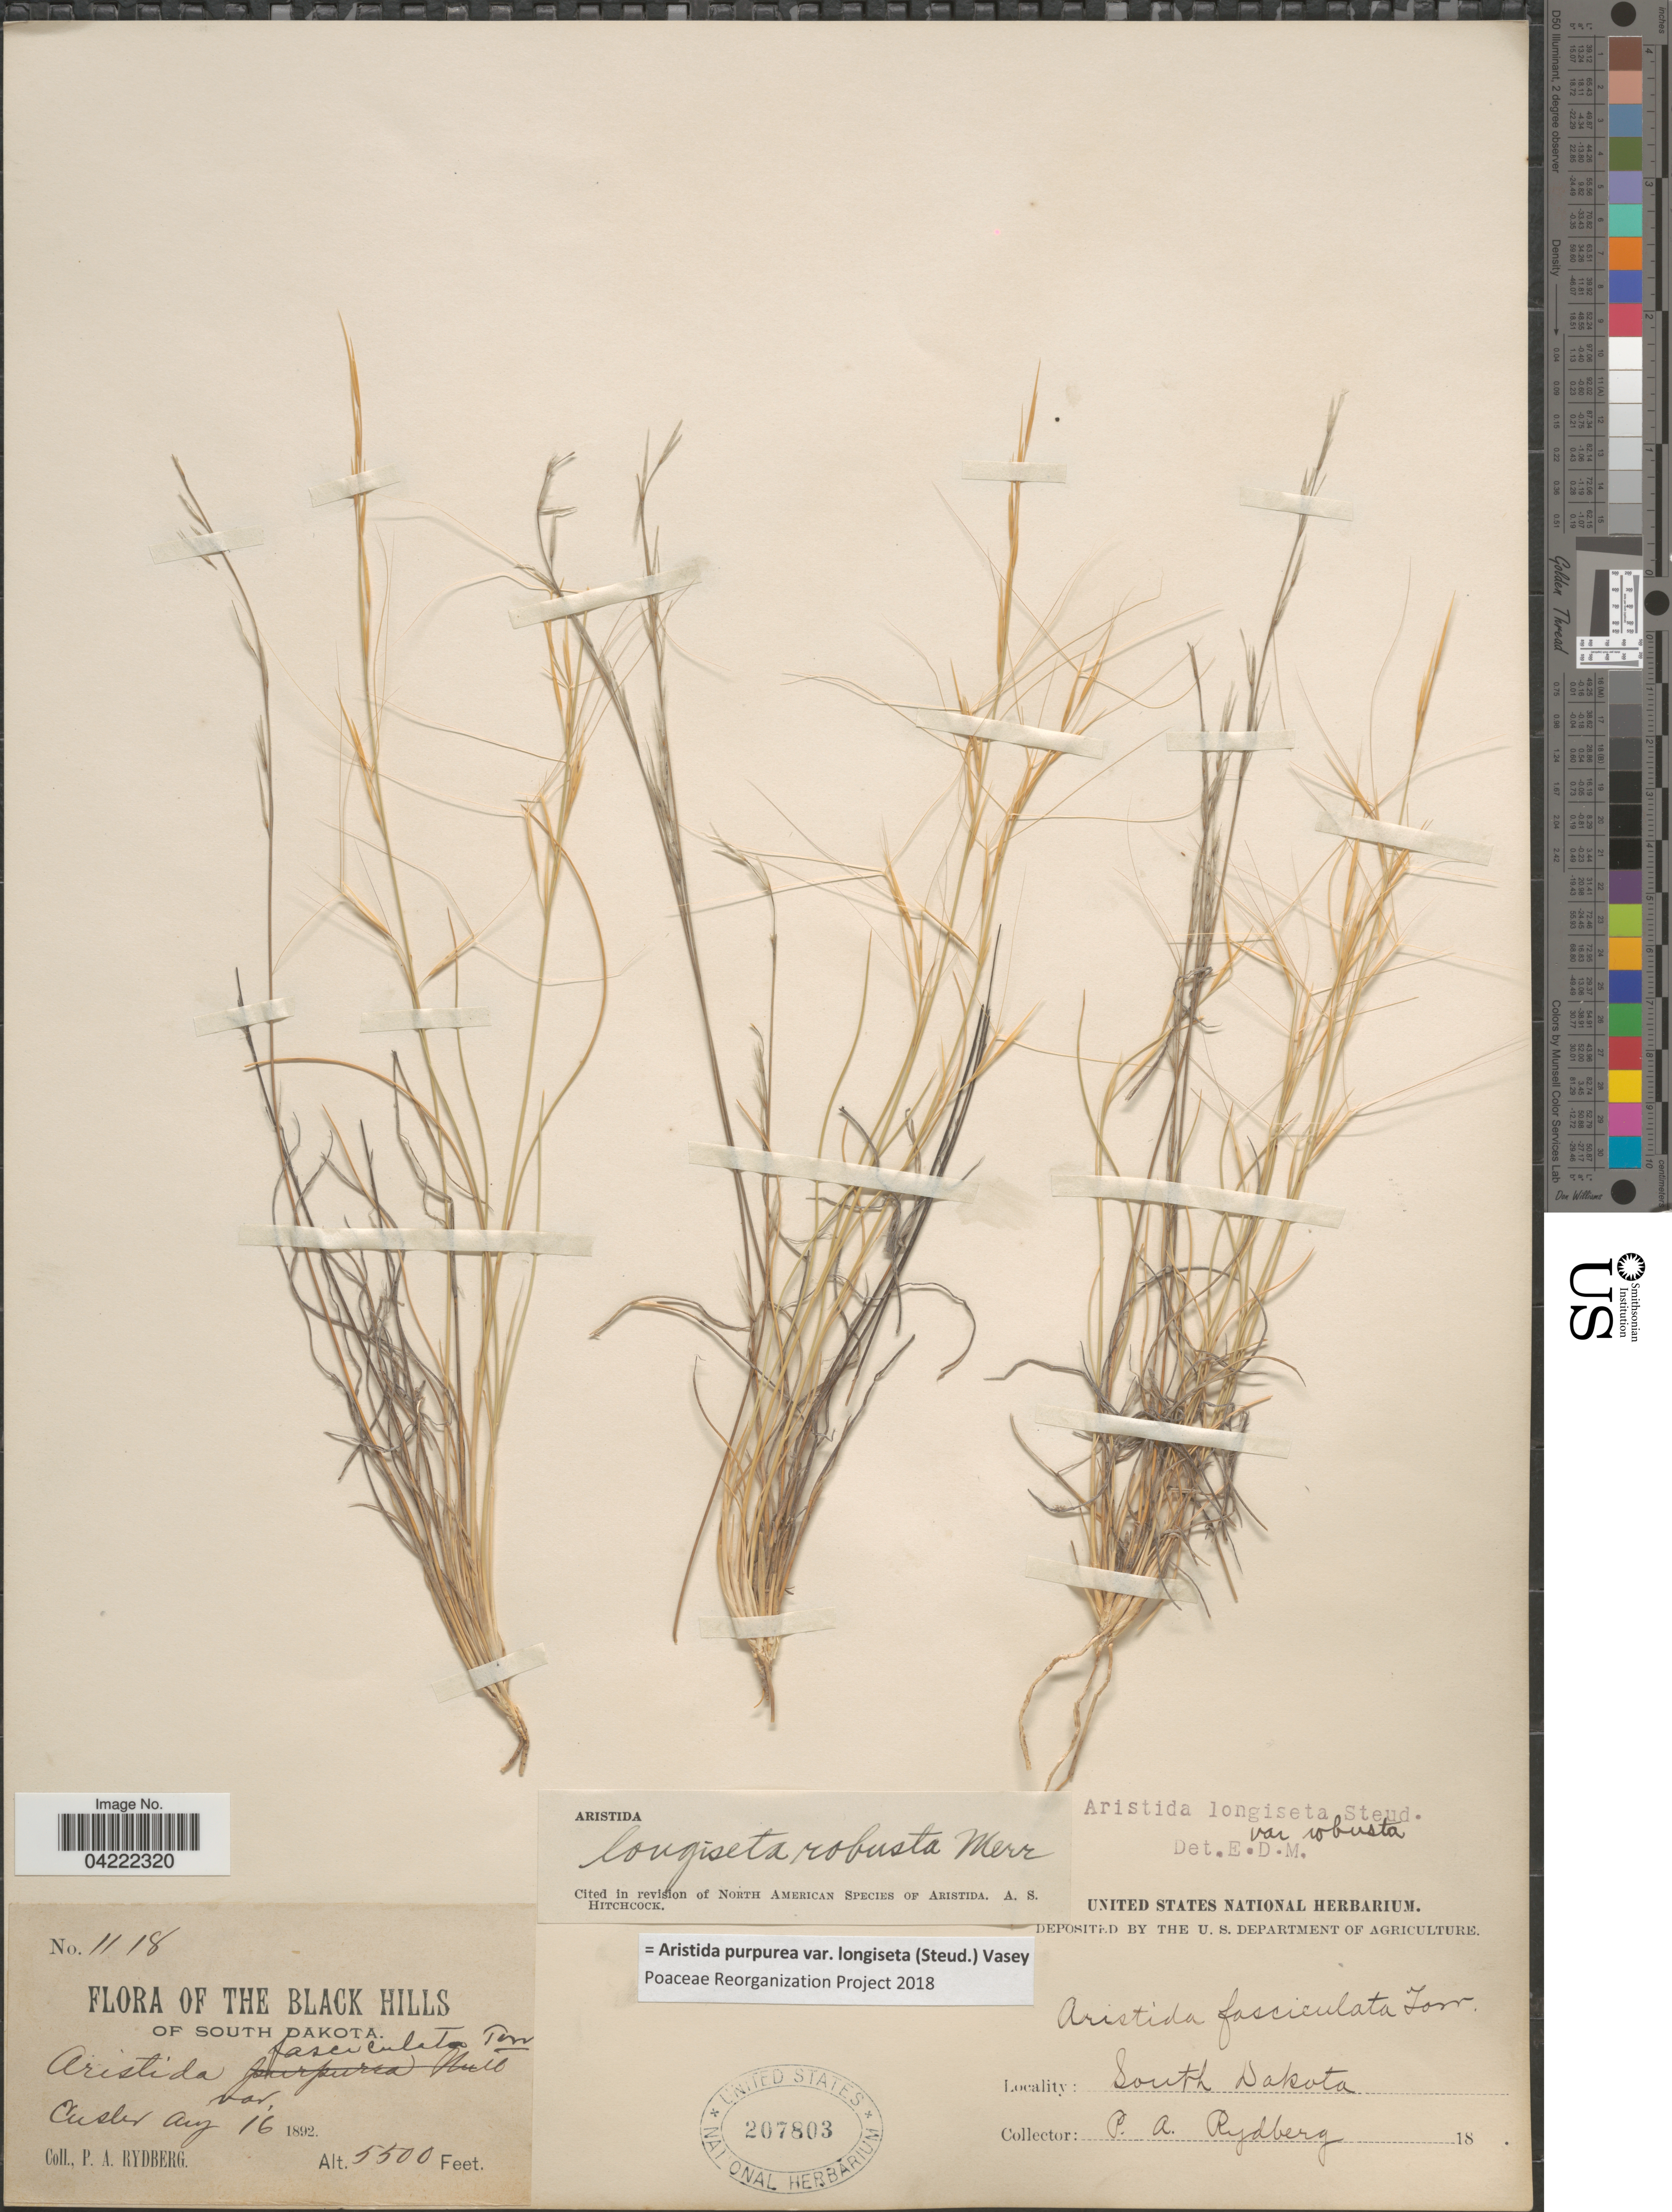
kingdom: Plantae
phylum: Tracheophyta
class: Liliopsida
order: Poales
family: Poaceae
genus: Aristida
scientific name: Aristida purpurea var. longiseta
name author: (Steud.) Vasey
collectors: P. A. Rydberg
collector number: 1118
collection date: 1892-08-16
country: United States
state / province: South Dakota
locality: The Black Hills of South Dakota. Custer.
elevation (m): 1676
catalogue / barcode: US 207803